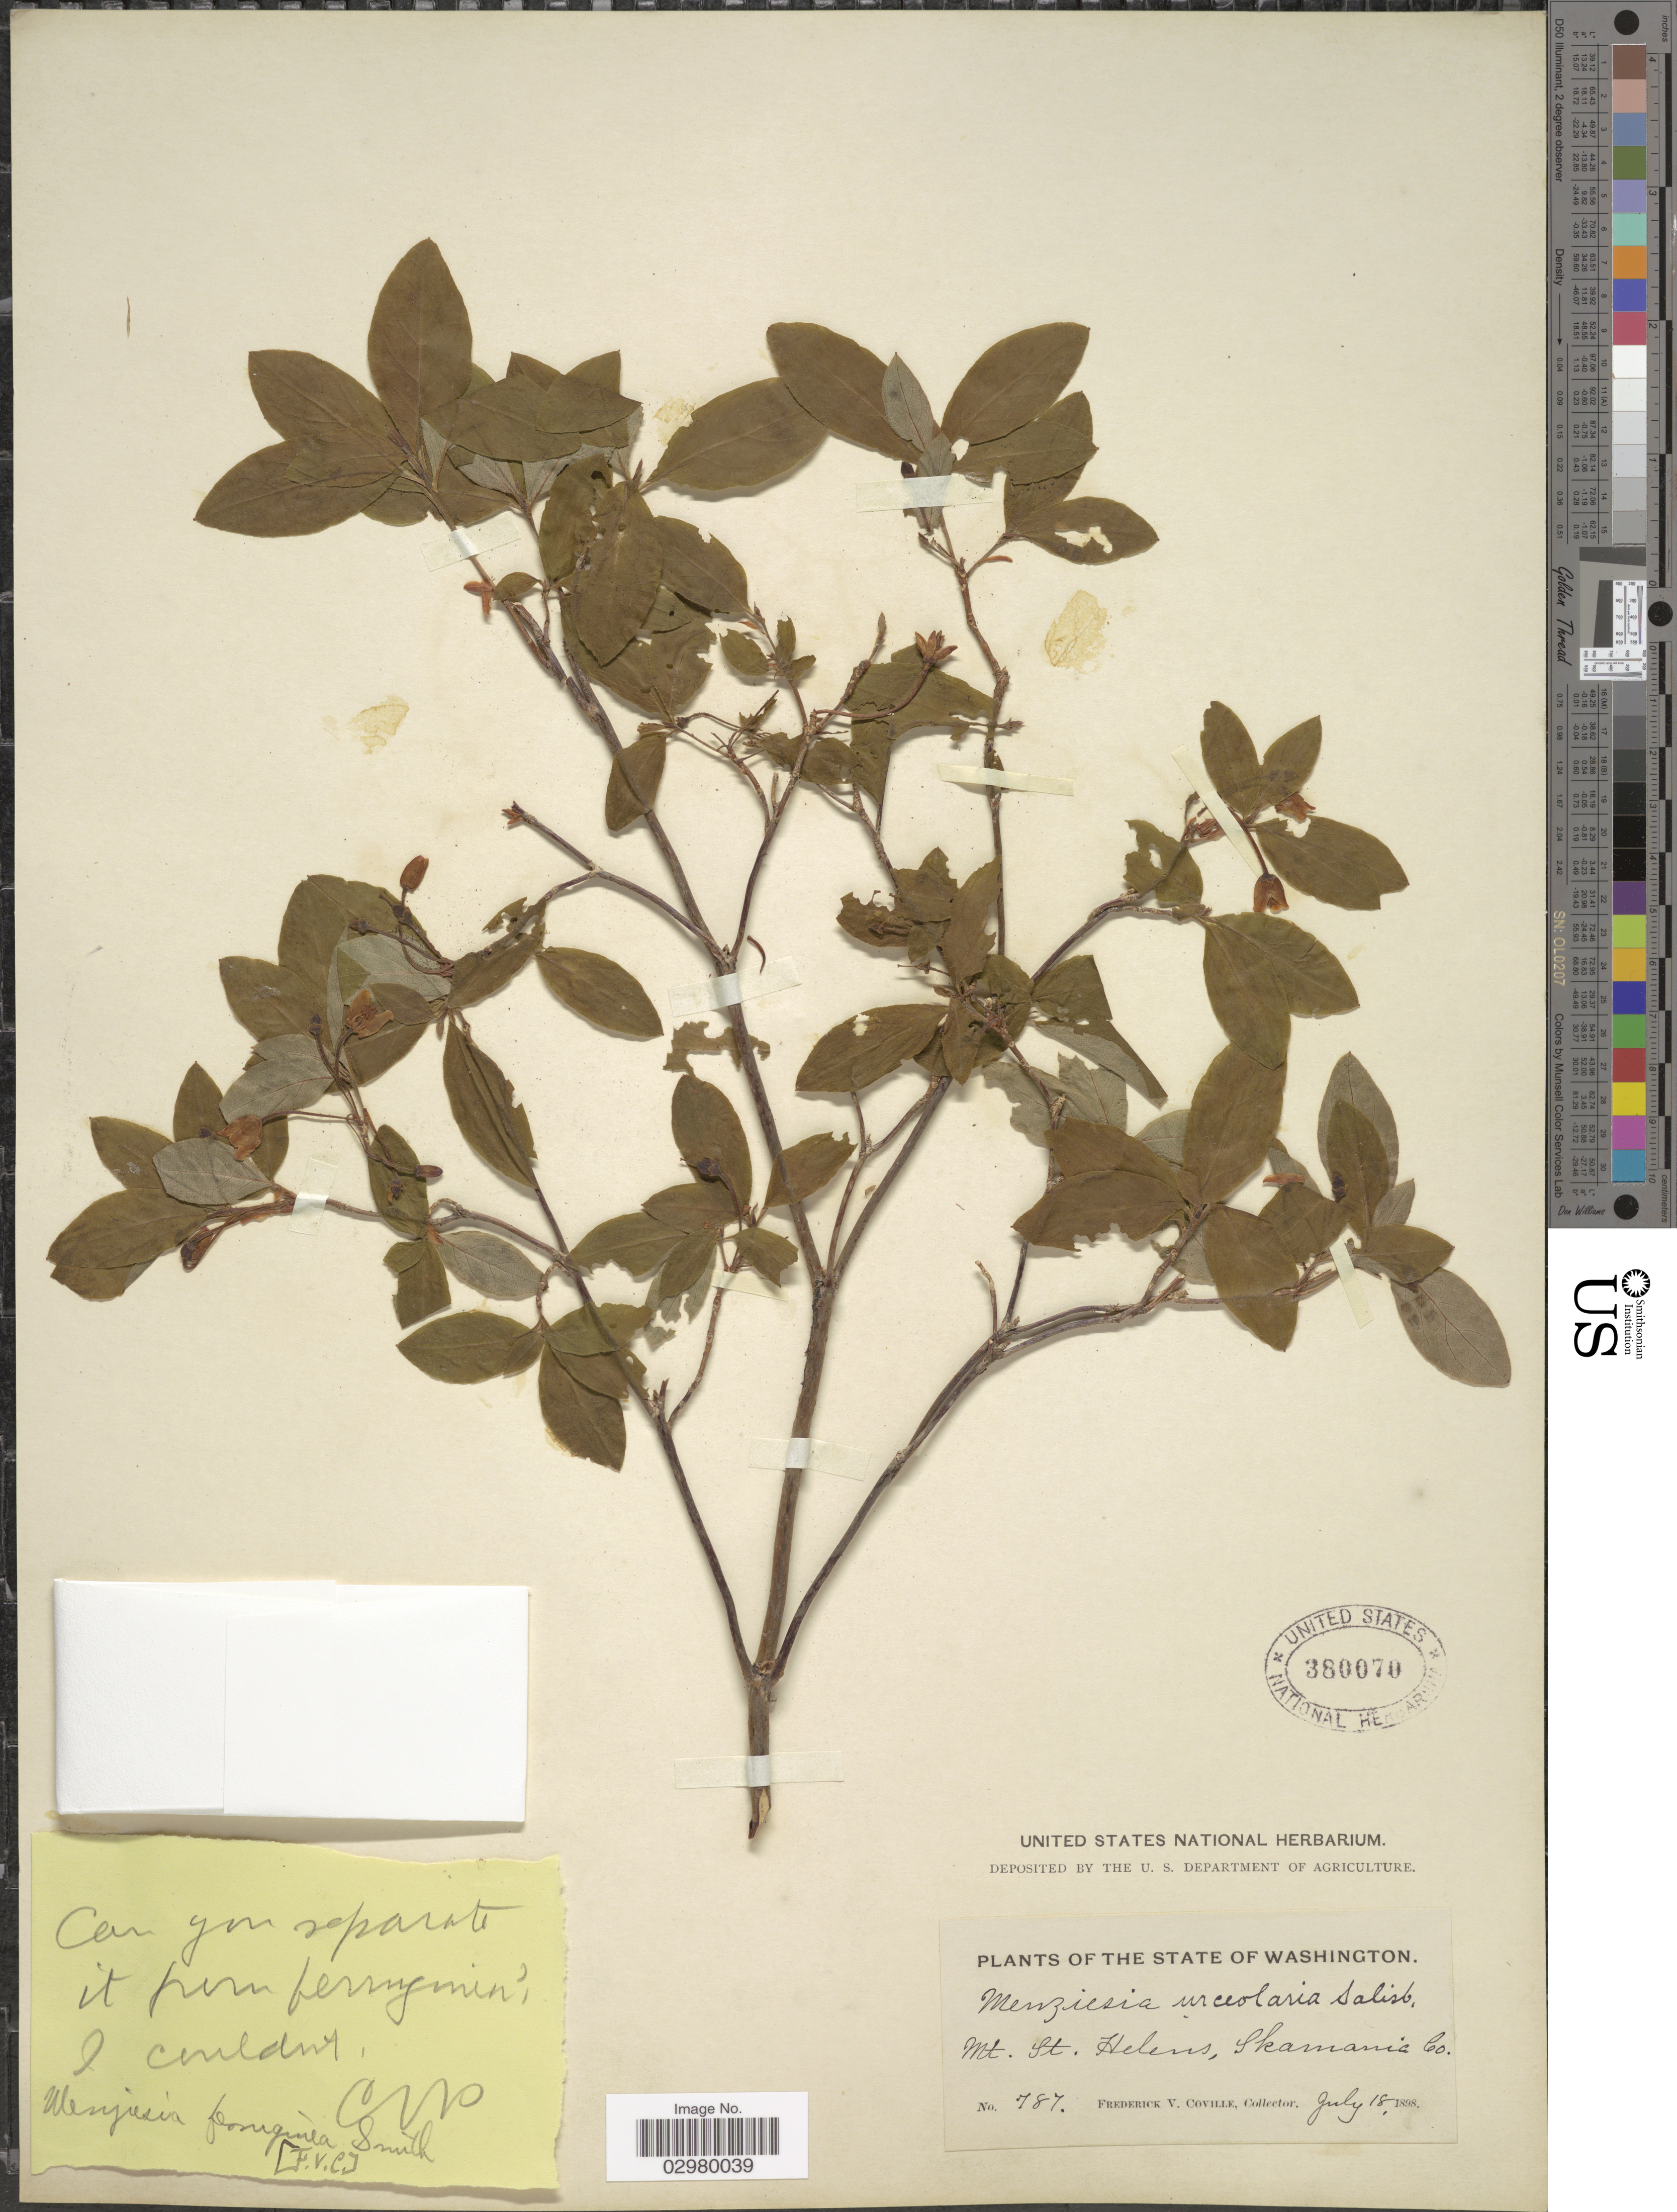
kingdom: Plantae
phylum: Tracheophyta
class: Magnoliopsida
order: Ericales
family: Ericaceae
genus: Menziesia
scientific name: Menziesia ferruginea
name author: Sm.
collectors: F. V. Coville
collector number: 787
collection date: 1898-07-18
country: United States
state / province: Washington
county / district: Skamania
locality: Mt. St. Helens, Skamania Co.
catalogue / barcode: US 380070